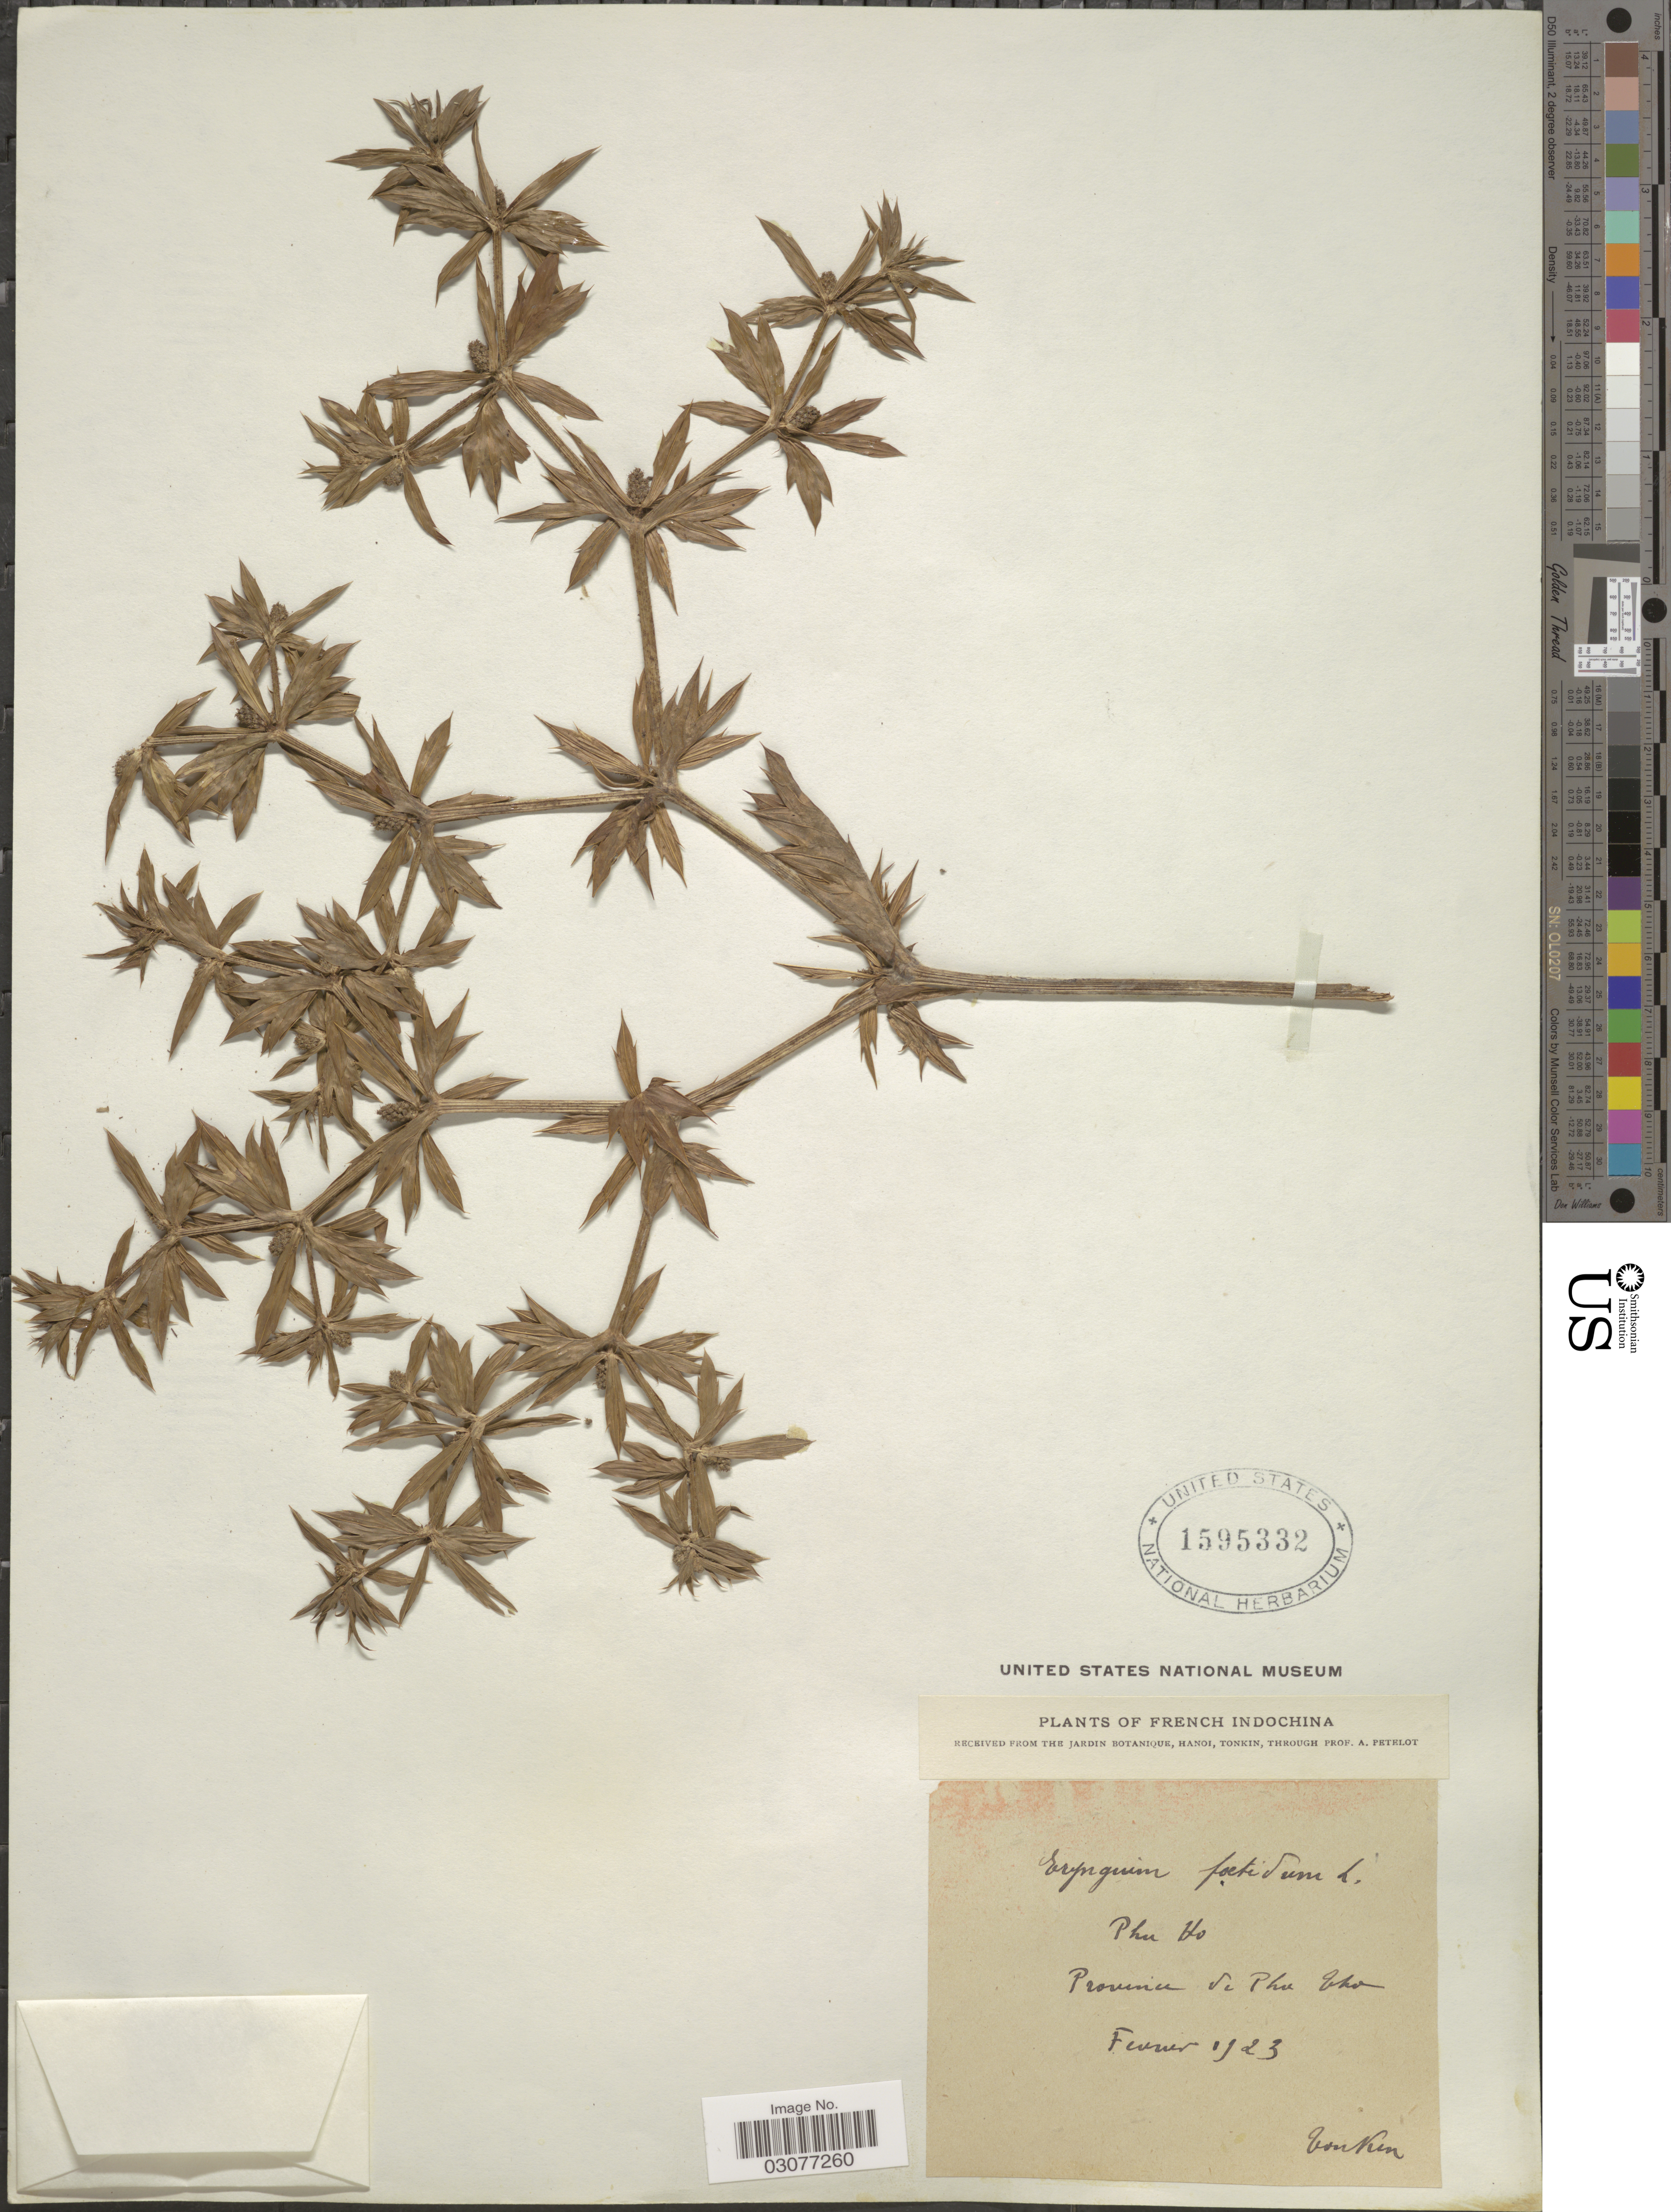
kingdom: Plantae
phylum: Tracheophyta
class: Magnoliopsida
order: Apiales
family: Apiaceae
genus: Eryngium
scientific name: Eryngium foetidum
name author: L.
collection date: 1923-02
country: Vietnam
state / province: Phu Tho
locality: French Indochina, Phu Ho, Province Se Phu Tho.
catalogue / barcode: US 1595332